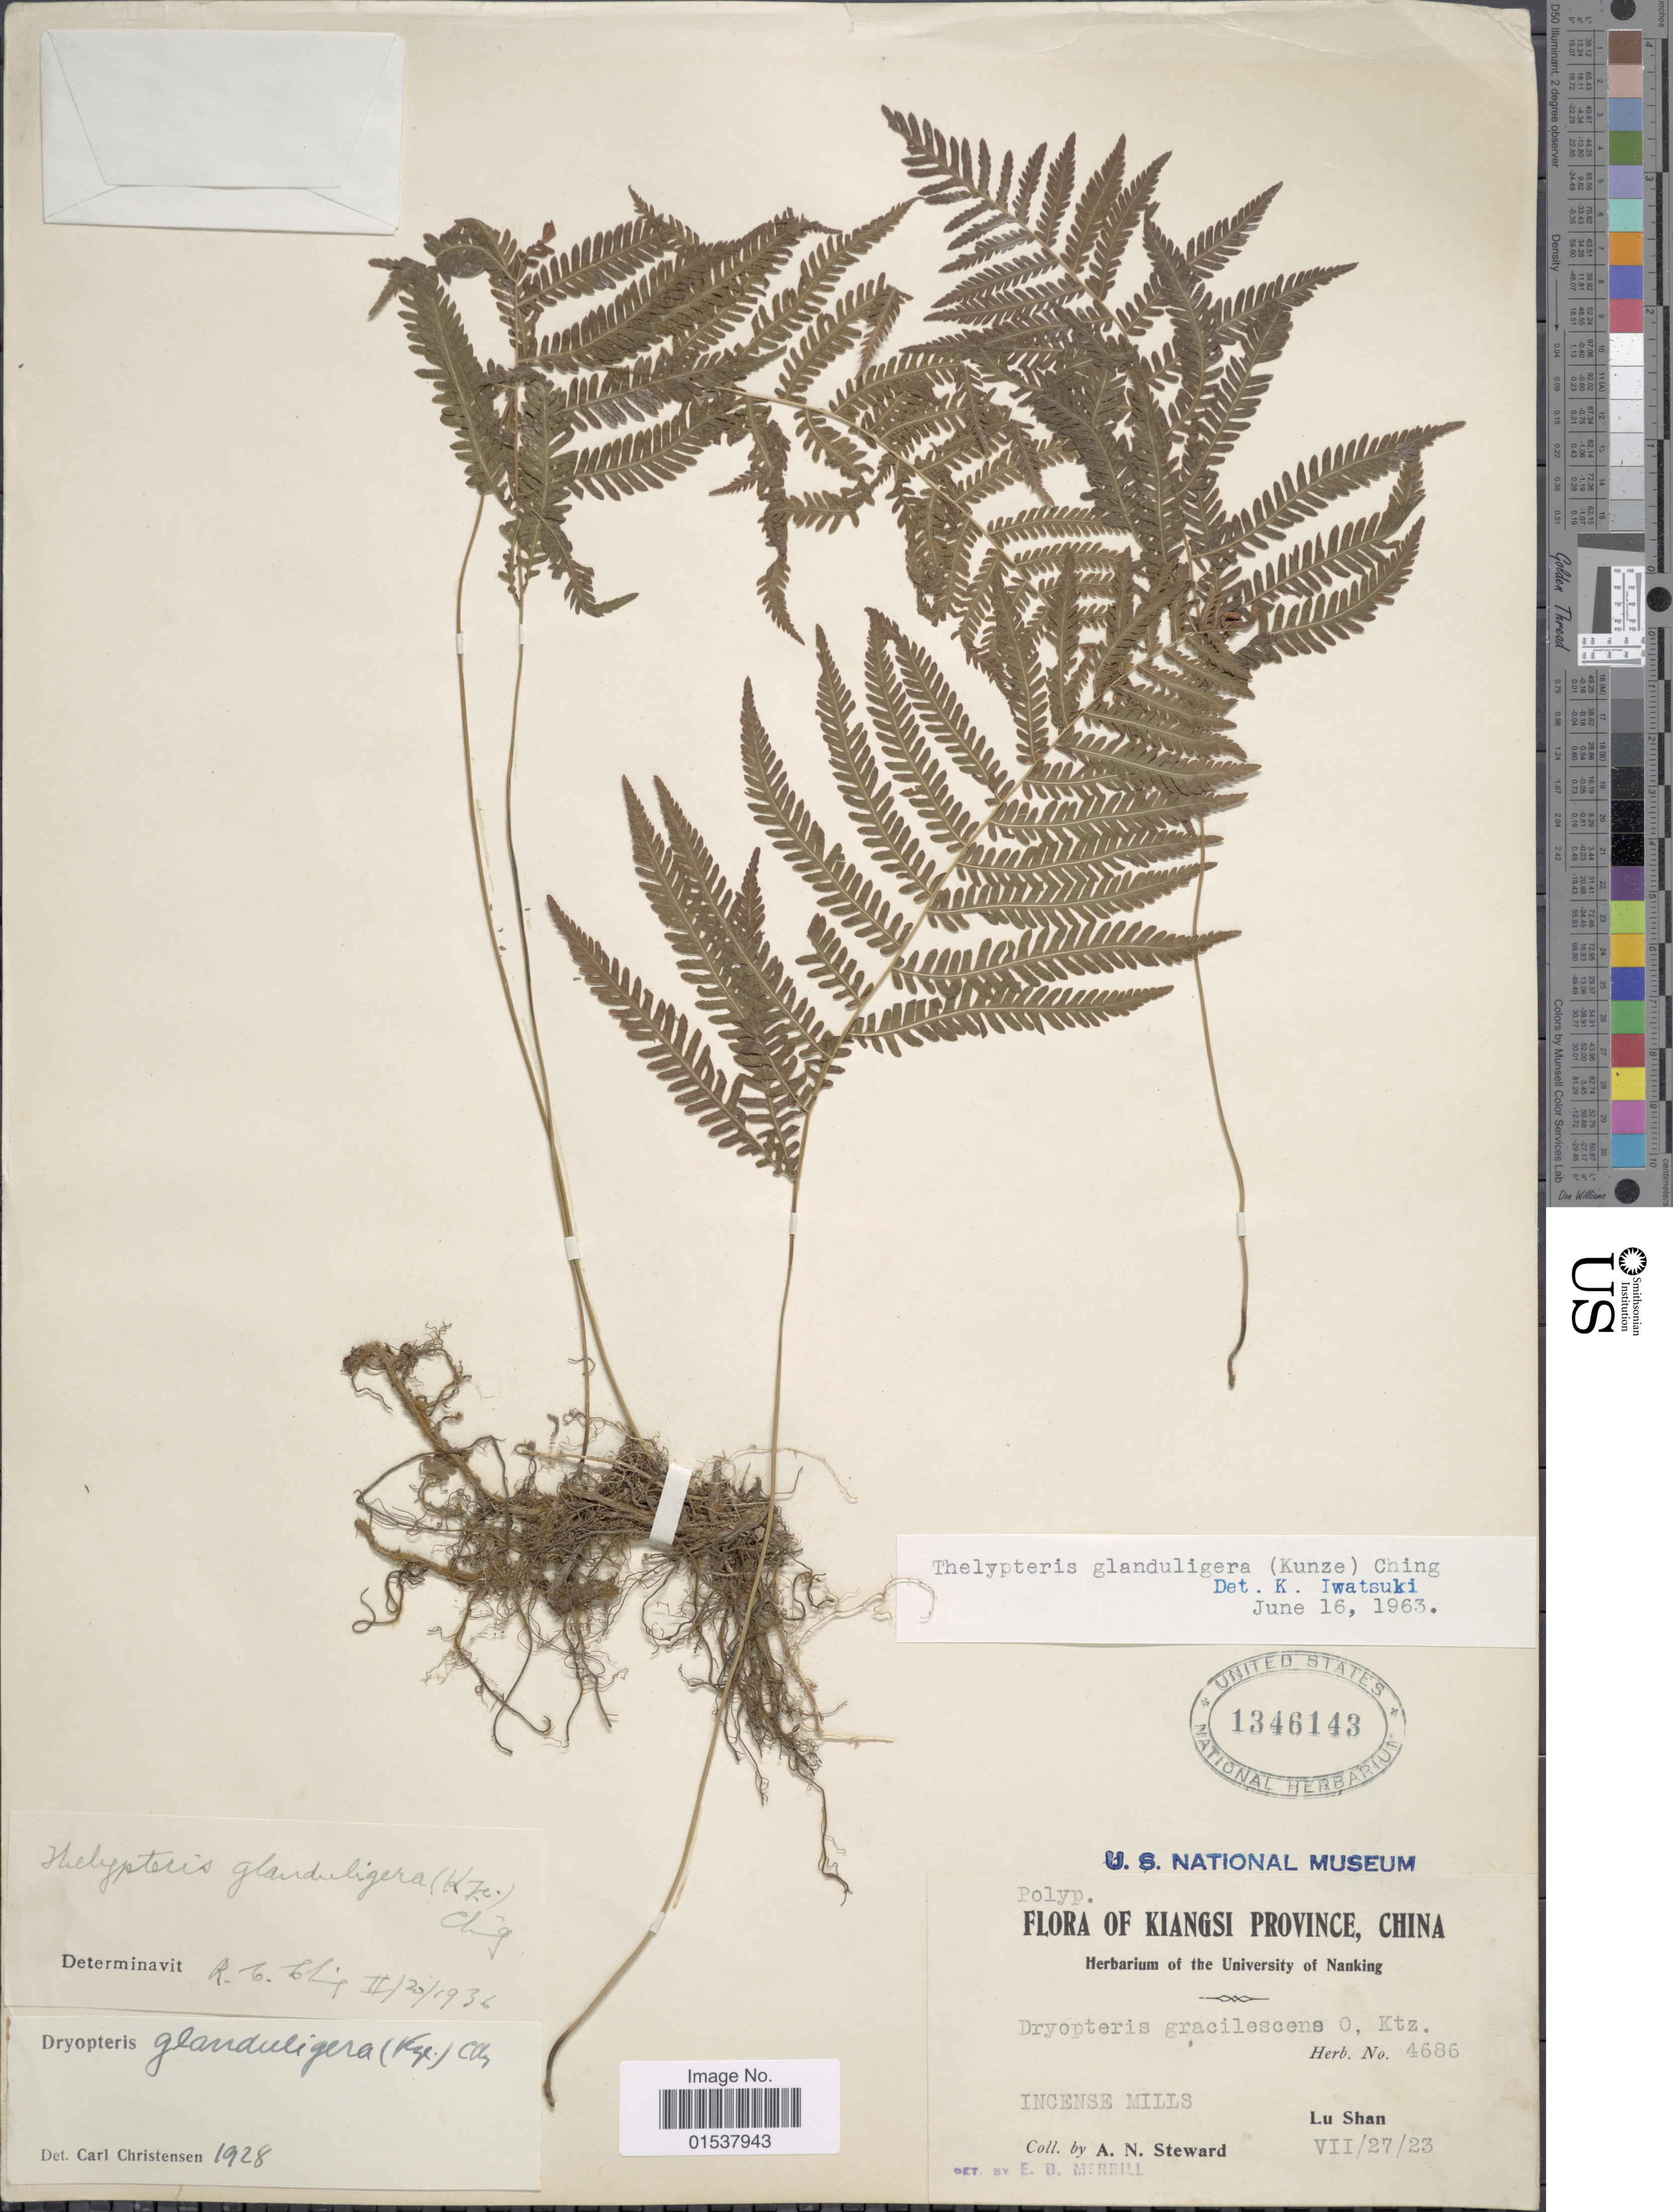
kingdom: Plantae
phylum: Tracheophyta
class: Polypodiopsida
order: Polypodiales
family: Thelypteridaceae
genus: Parathelypteris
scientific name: Parathelypteris glanduligera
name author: (Kunze) Ching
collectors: A. N. Steward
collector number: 4686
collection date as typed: Transcribed d/m/y: 27/7/23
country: China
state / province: Jiangxi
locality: Kiangsi Province, Incense Mills, Lu Shan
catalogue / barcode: US 1346143